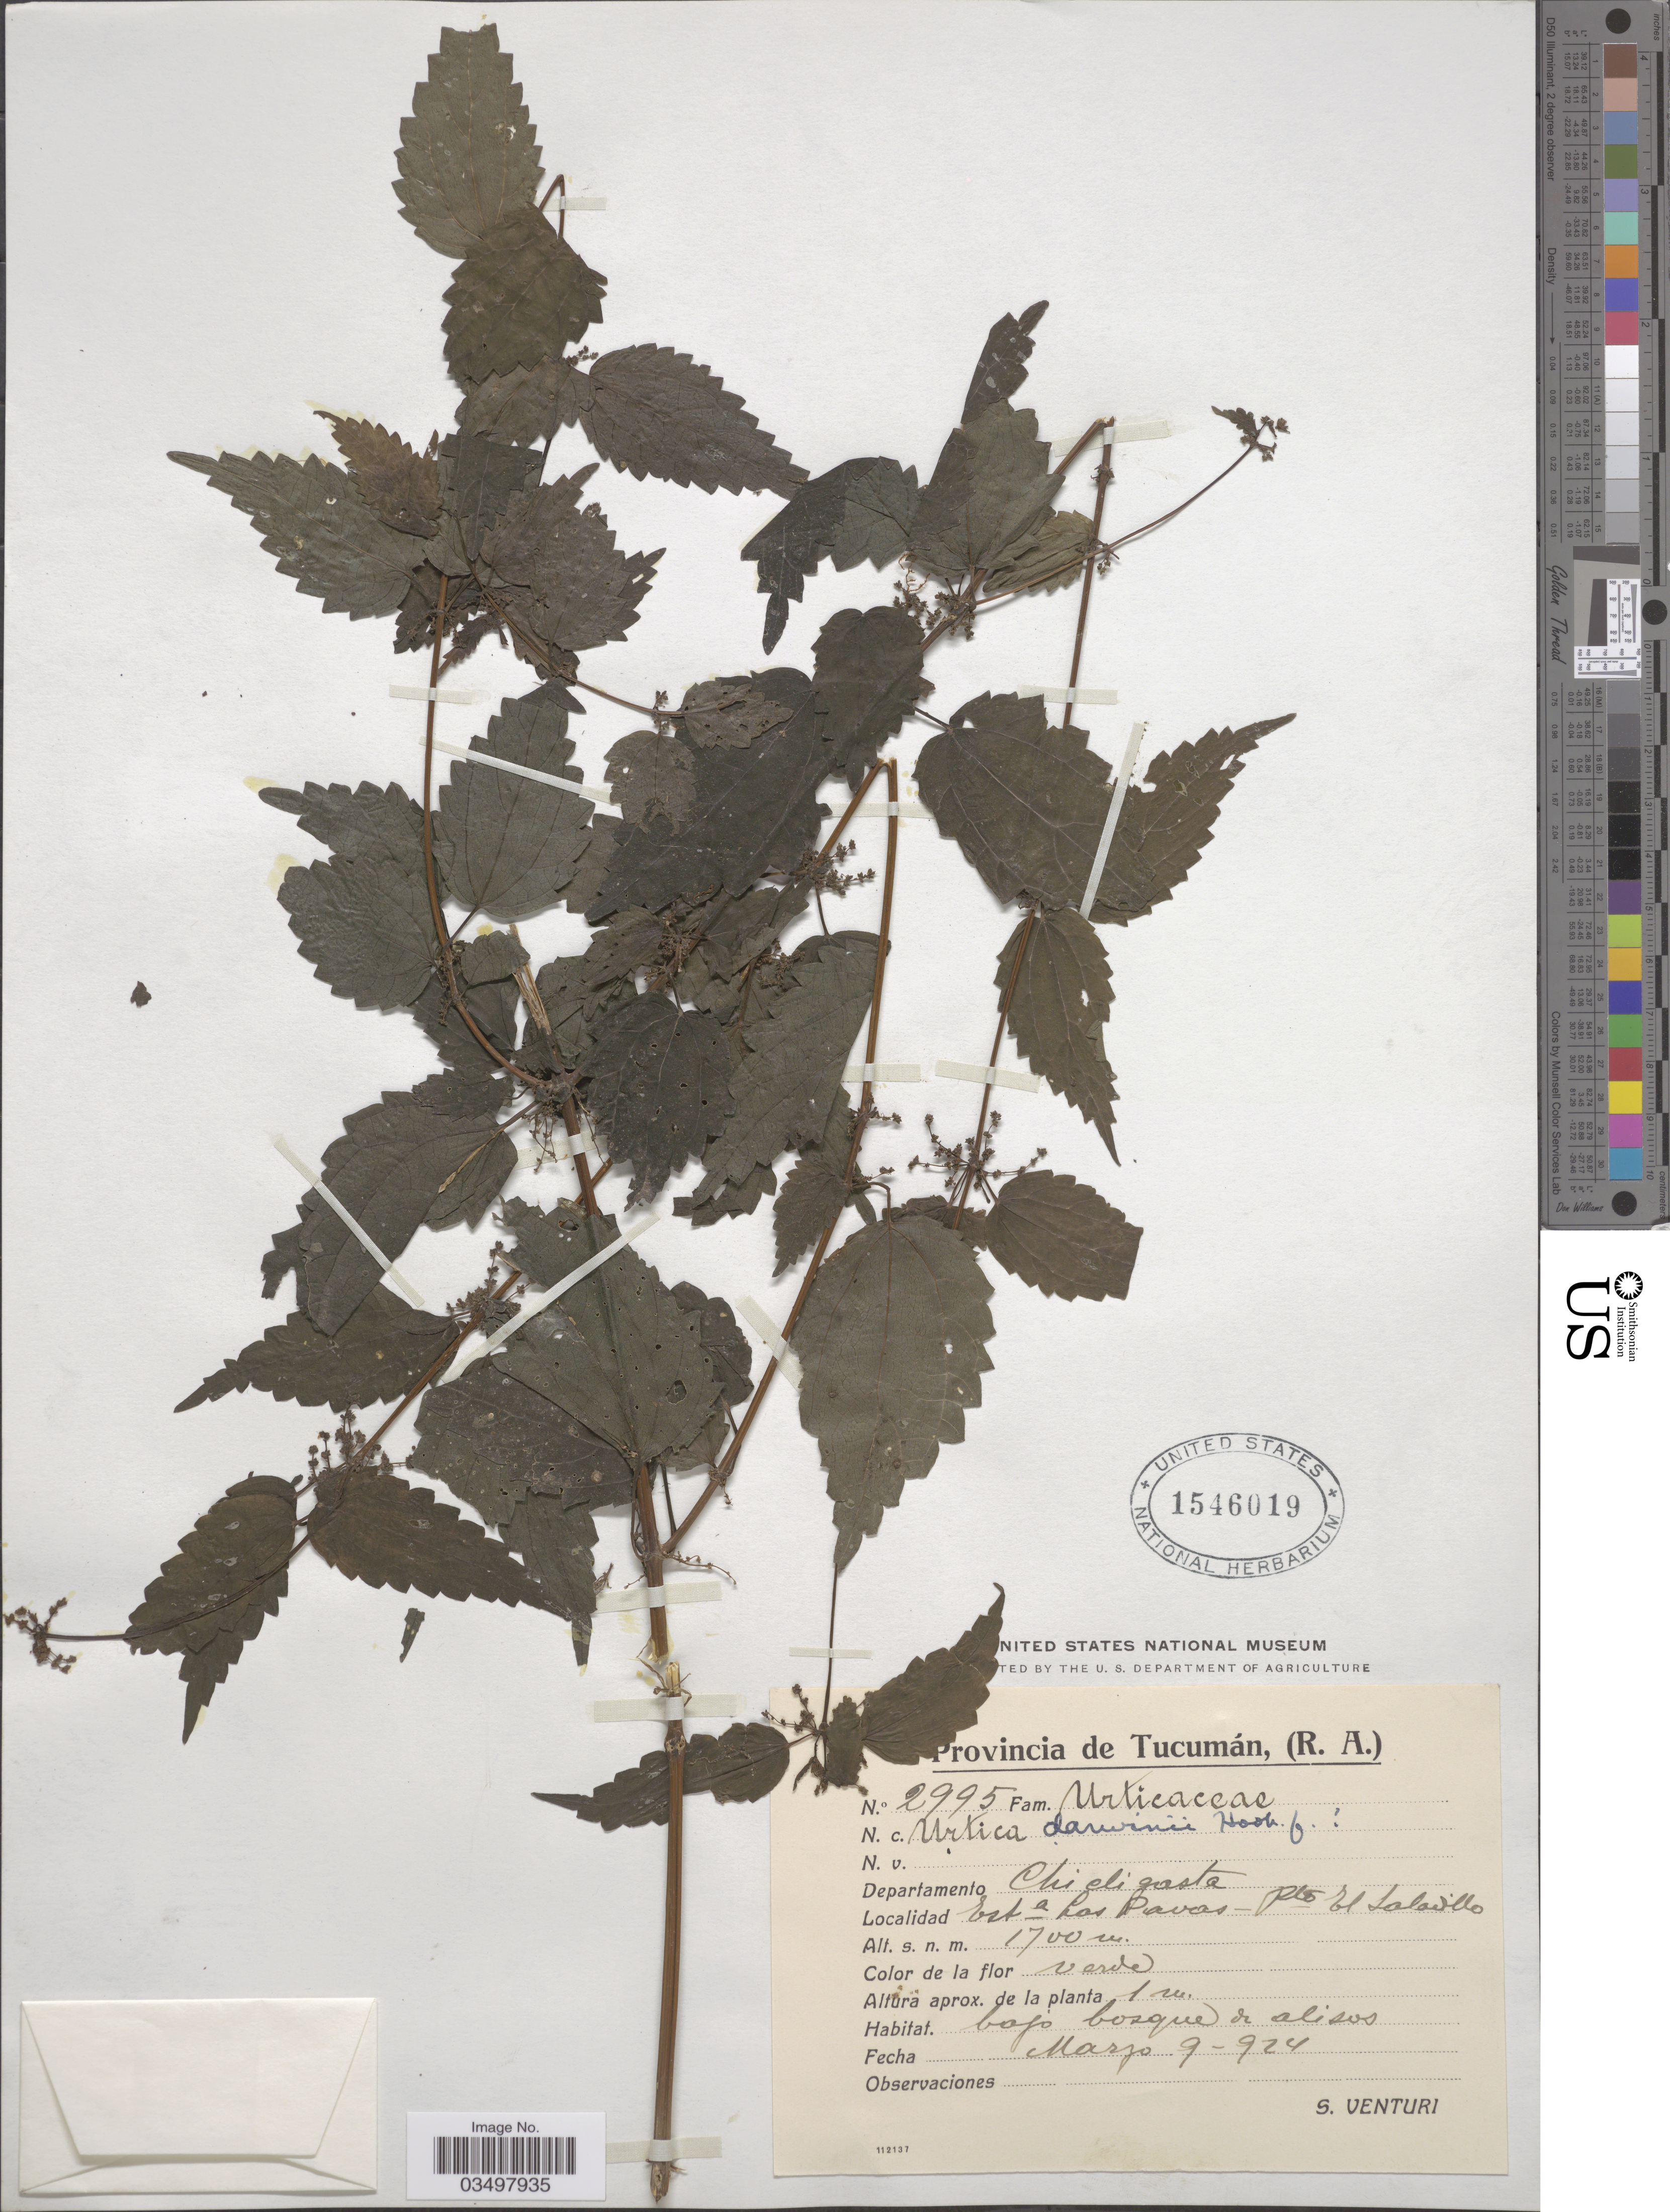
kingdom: Plantae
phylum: Tracheophyta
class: Magnoliopsida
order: Rosales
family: Urticaceae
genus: Urtica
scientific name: Urtica darwinii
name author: Hook. f.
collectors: S. Venturi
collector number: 2995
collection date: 1924-03-09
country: Argentina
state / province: Tucuman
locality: Departamento Chicligasta. Esta Las Pavas - Pto. El Saladillo.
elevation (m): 1700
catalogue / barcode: US 1546019